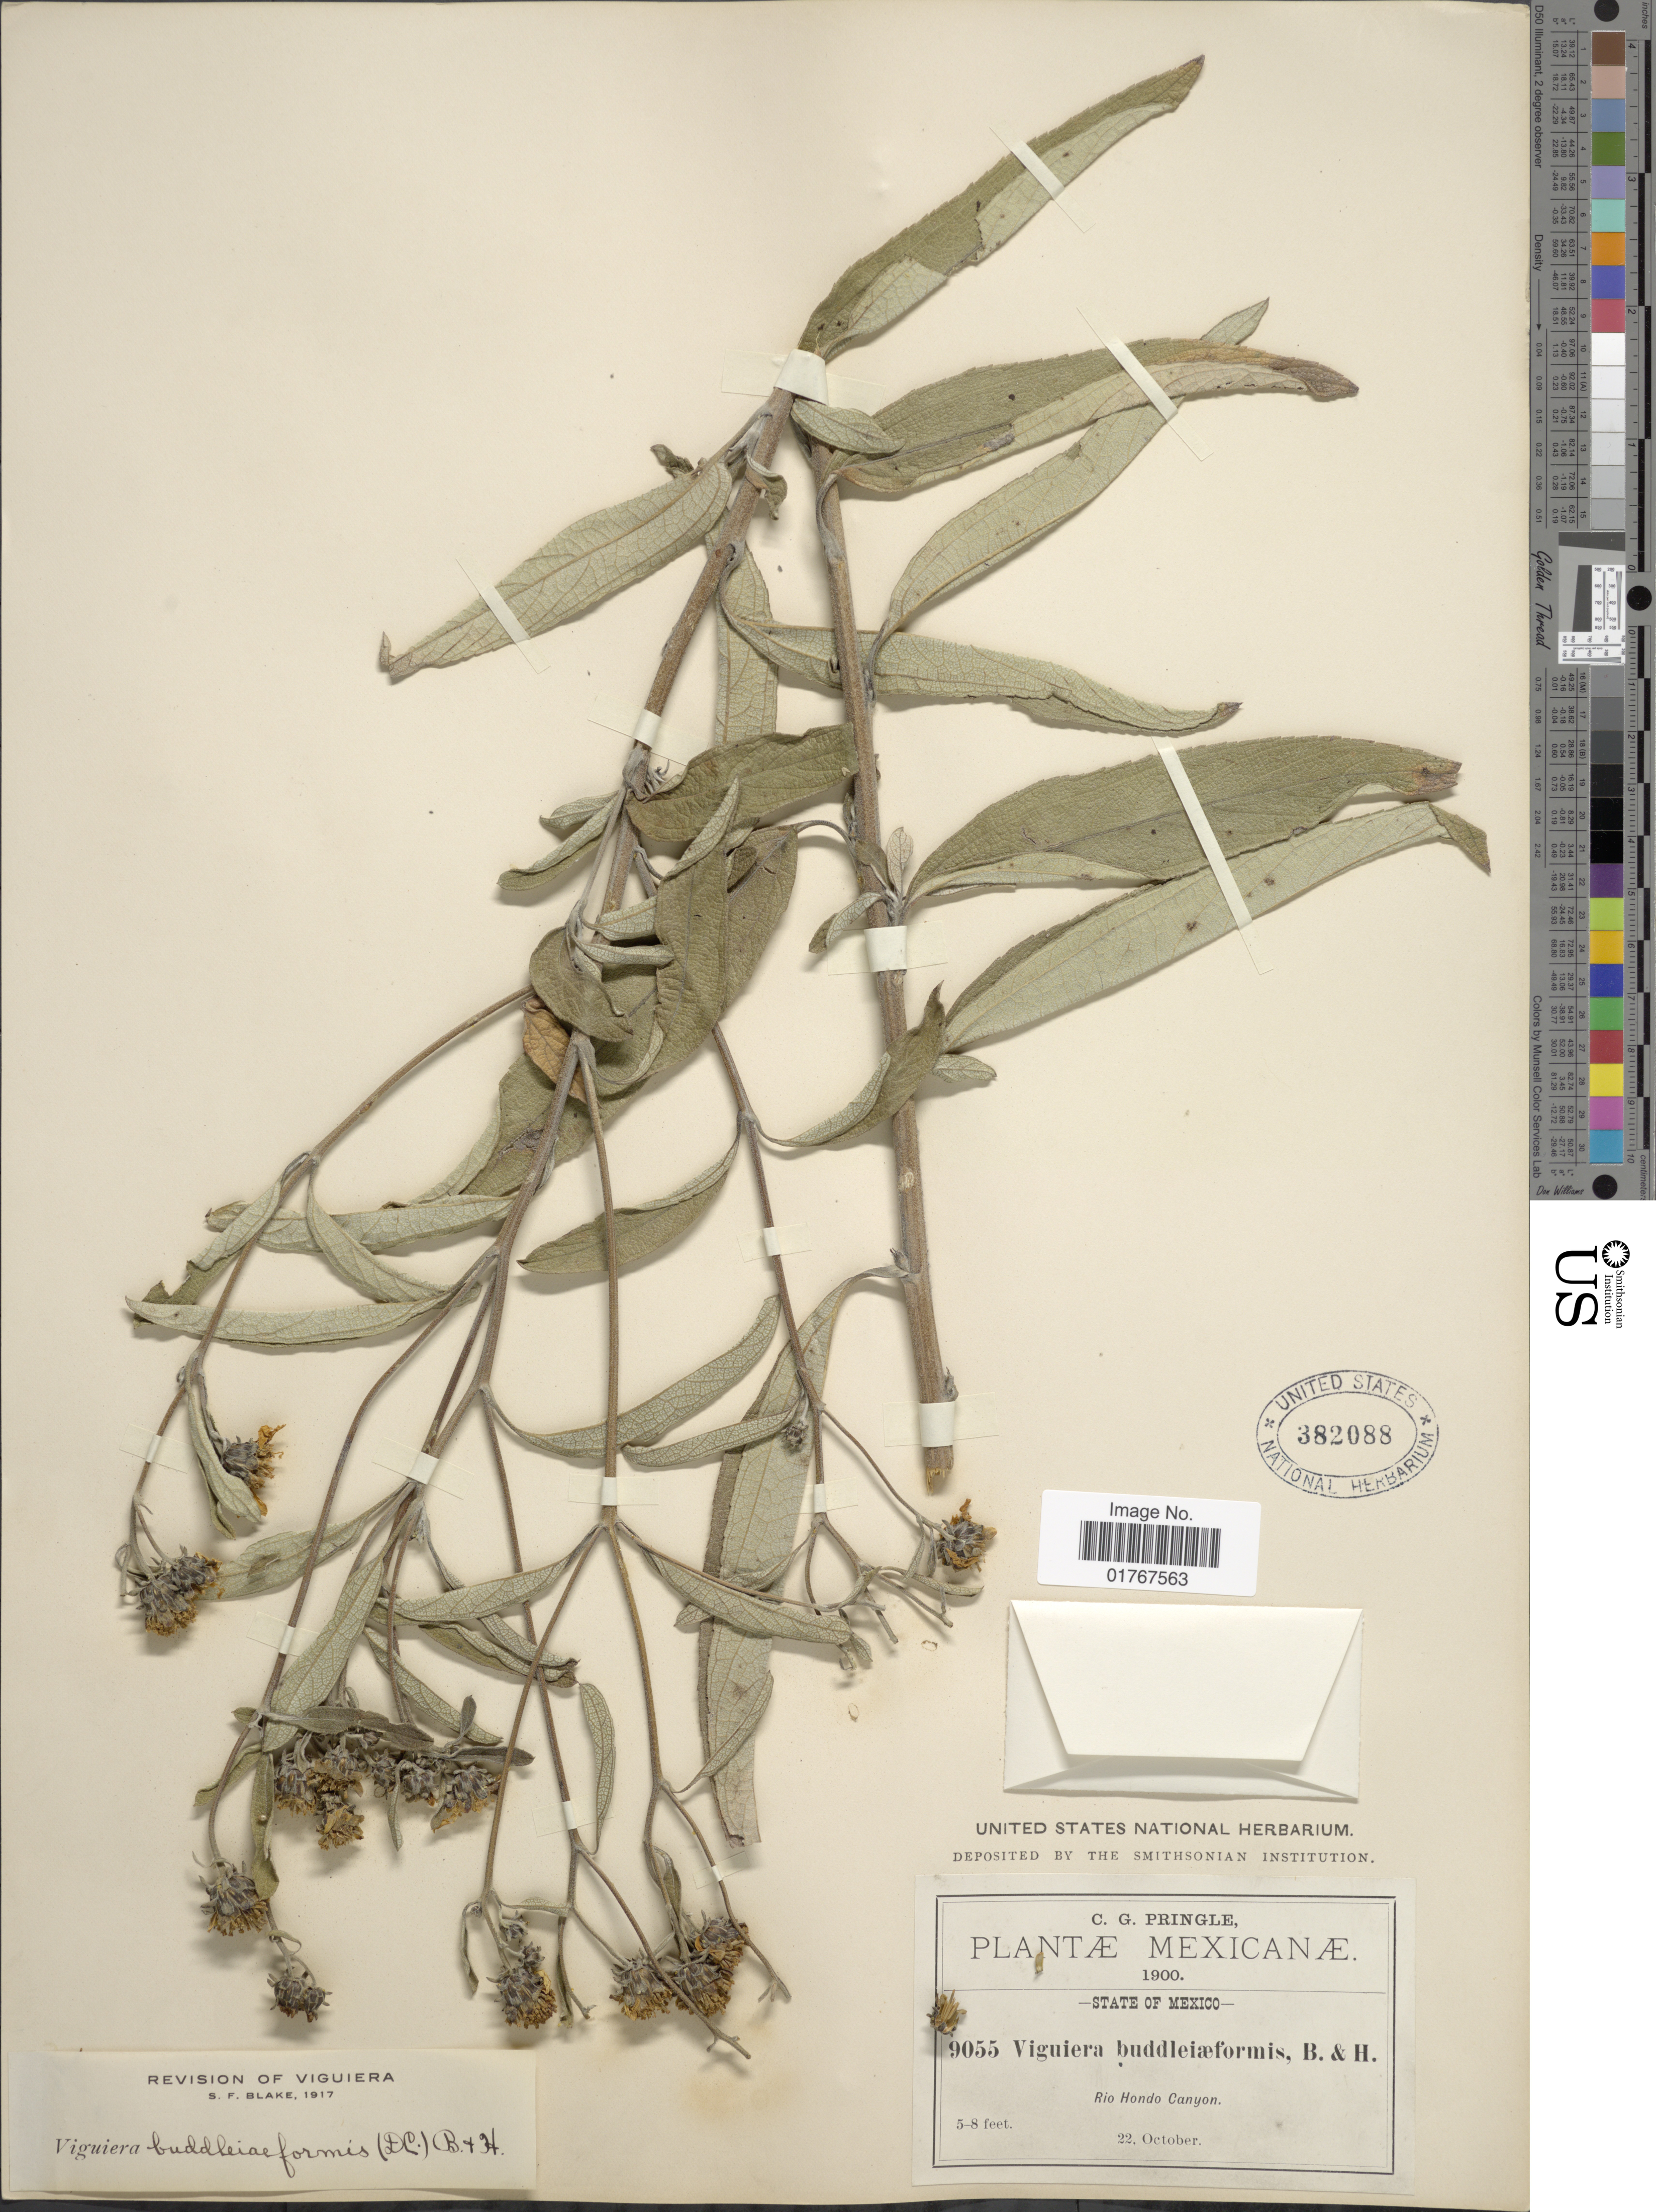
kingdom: Plantae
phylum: Tracheophyta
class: Magnoliopsida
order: Asterales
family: Asteraceae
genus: Viguiera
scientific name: Viguiera buddleiaformis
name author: (DC.) Benth. & Hook.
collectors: C. G. Pringle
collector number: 9055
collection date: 1900-10-22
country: Mexico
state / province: México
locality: Rio Hondo Canyon Canyon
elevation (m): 2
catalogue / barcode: US 382088